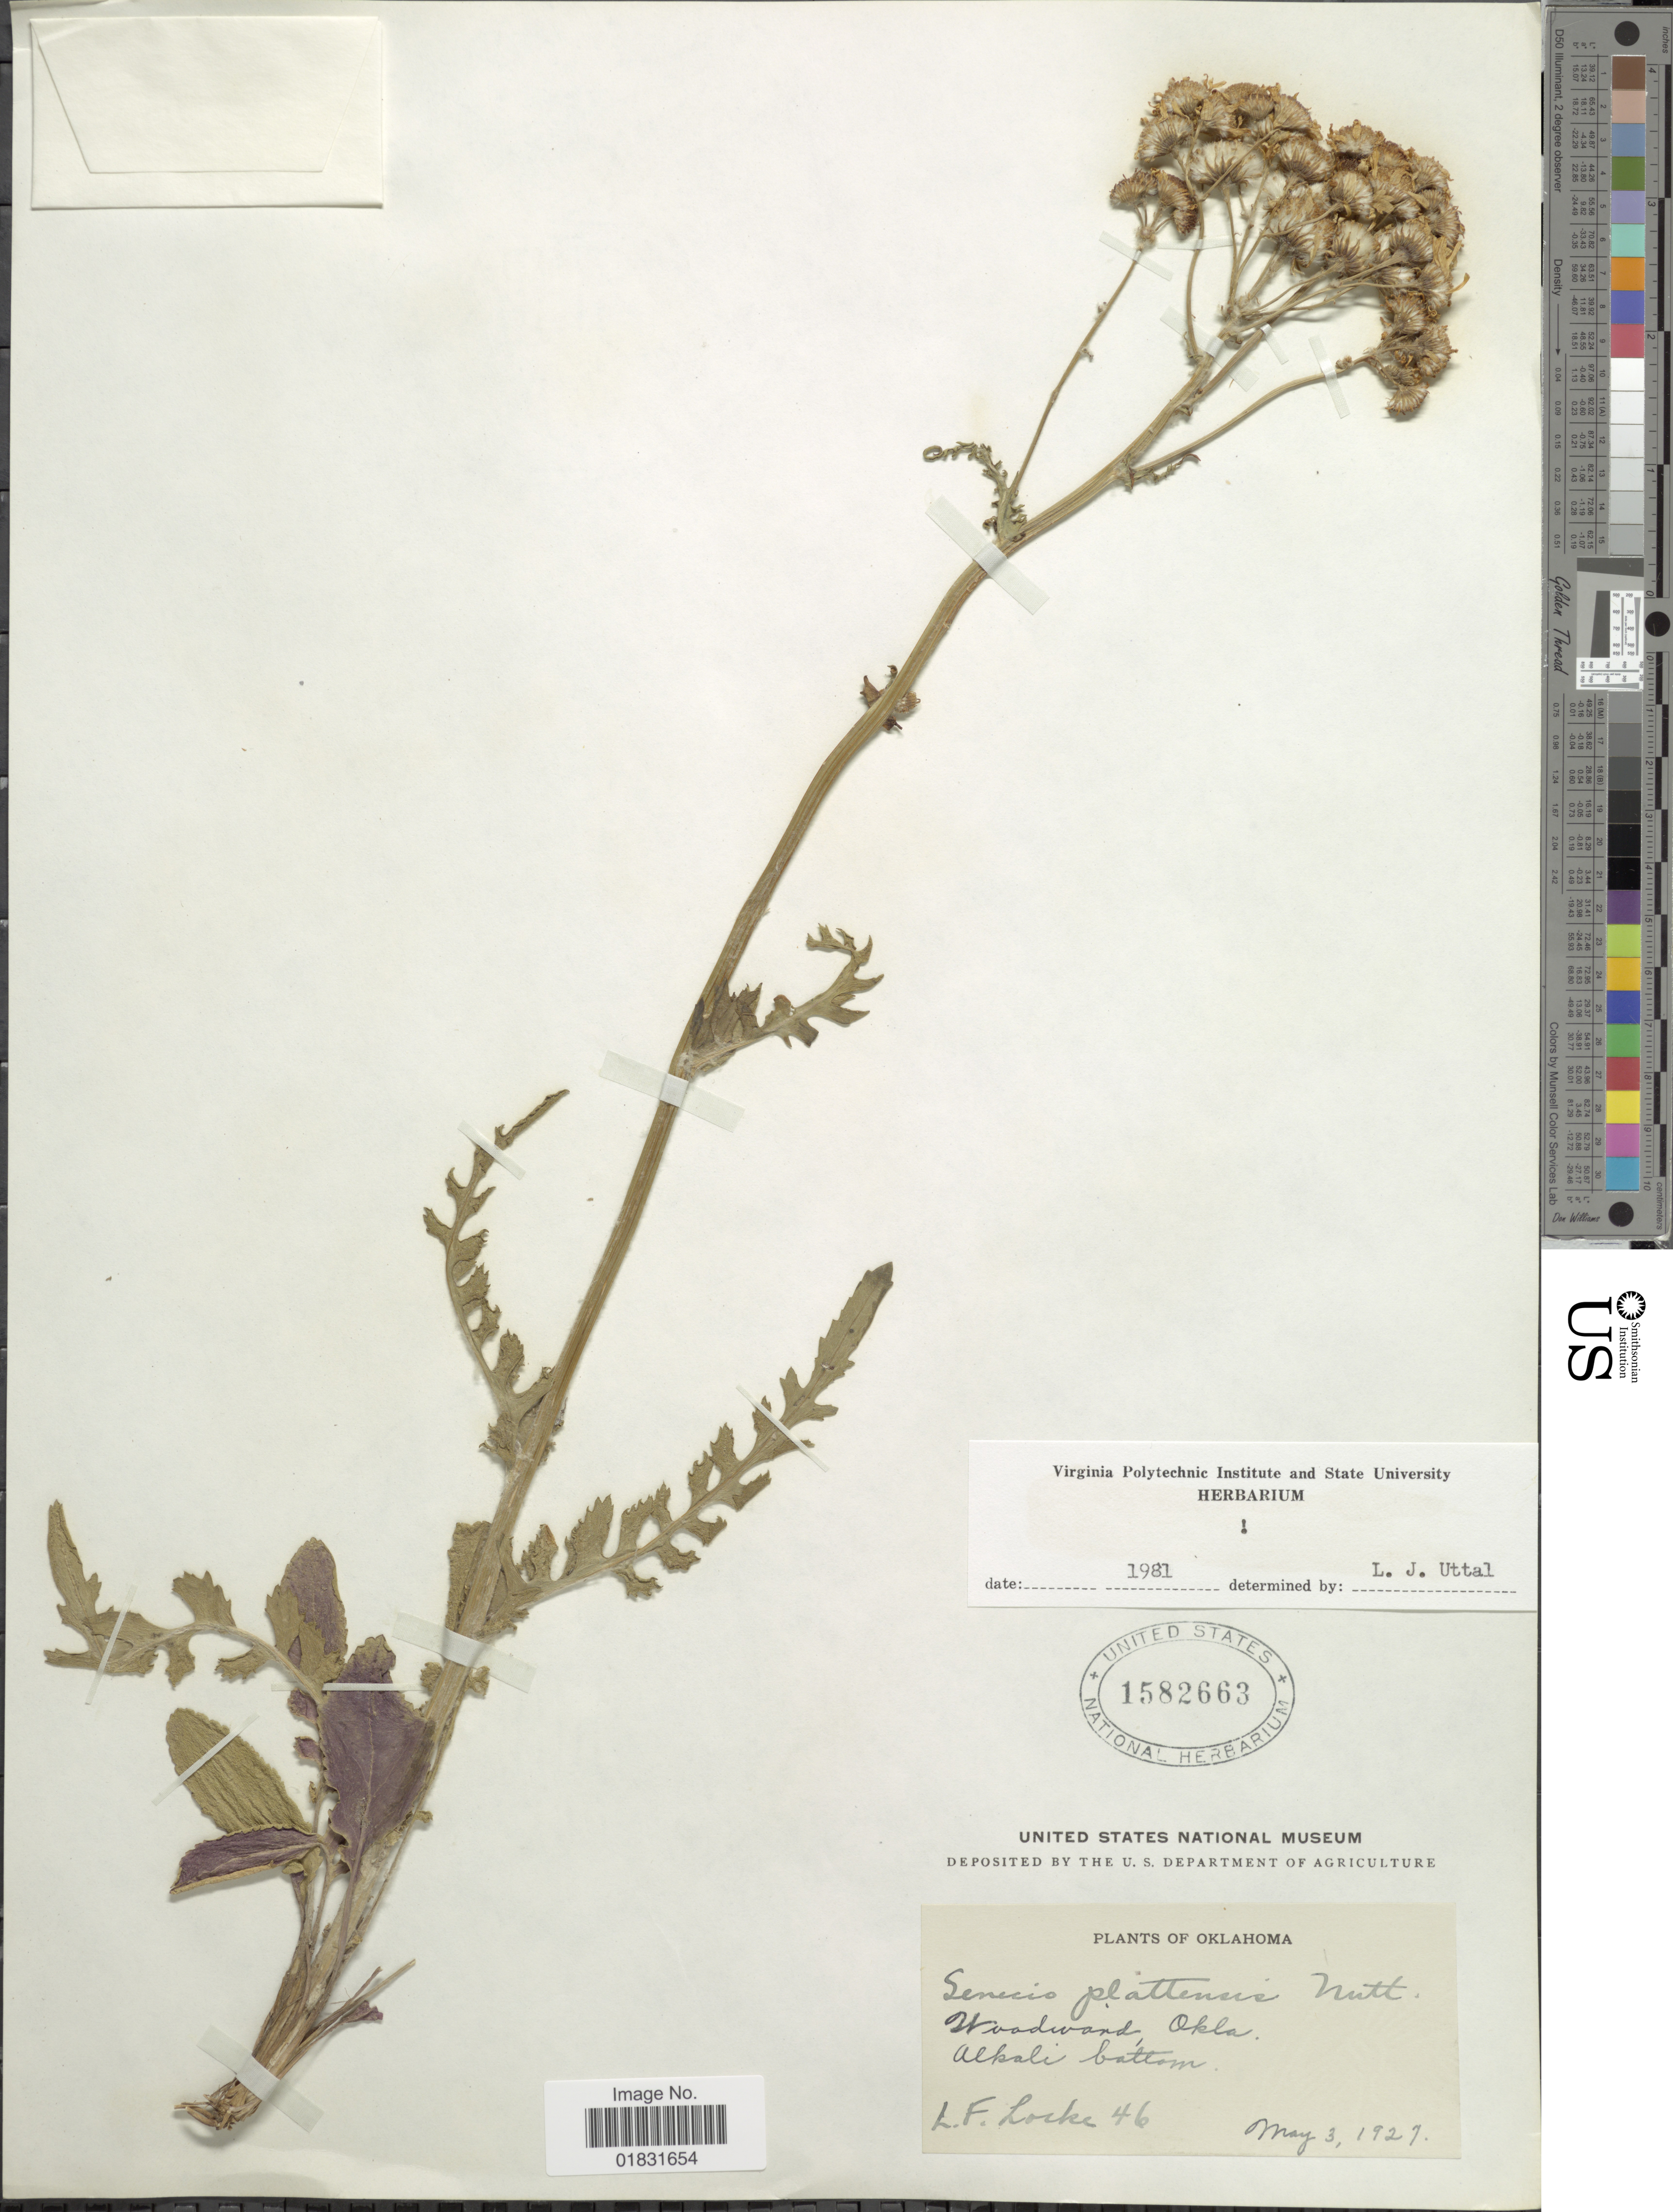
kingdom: Plantae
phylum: Tracheophyta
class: Magnoliopsida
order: Asterales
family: Asteraceae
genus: Packera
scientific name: Packera plattensis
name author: W.A. Weber & Á. Löve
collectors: L. Locke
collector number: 46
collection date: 1927-05-03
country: United States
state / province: Oklahoma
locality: Woodward, Okla. Alkali bottom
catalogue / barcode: US 1582663